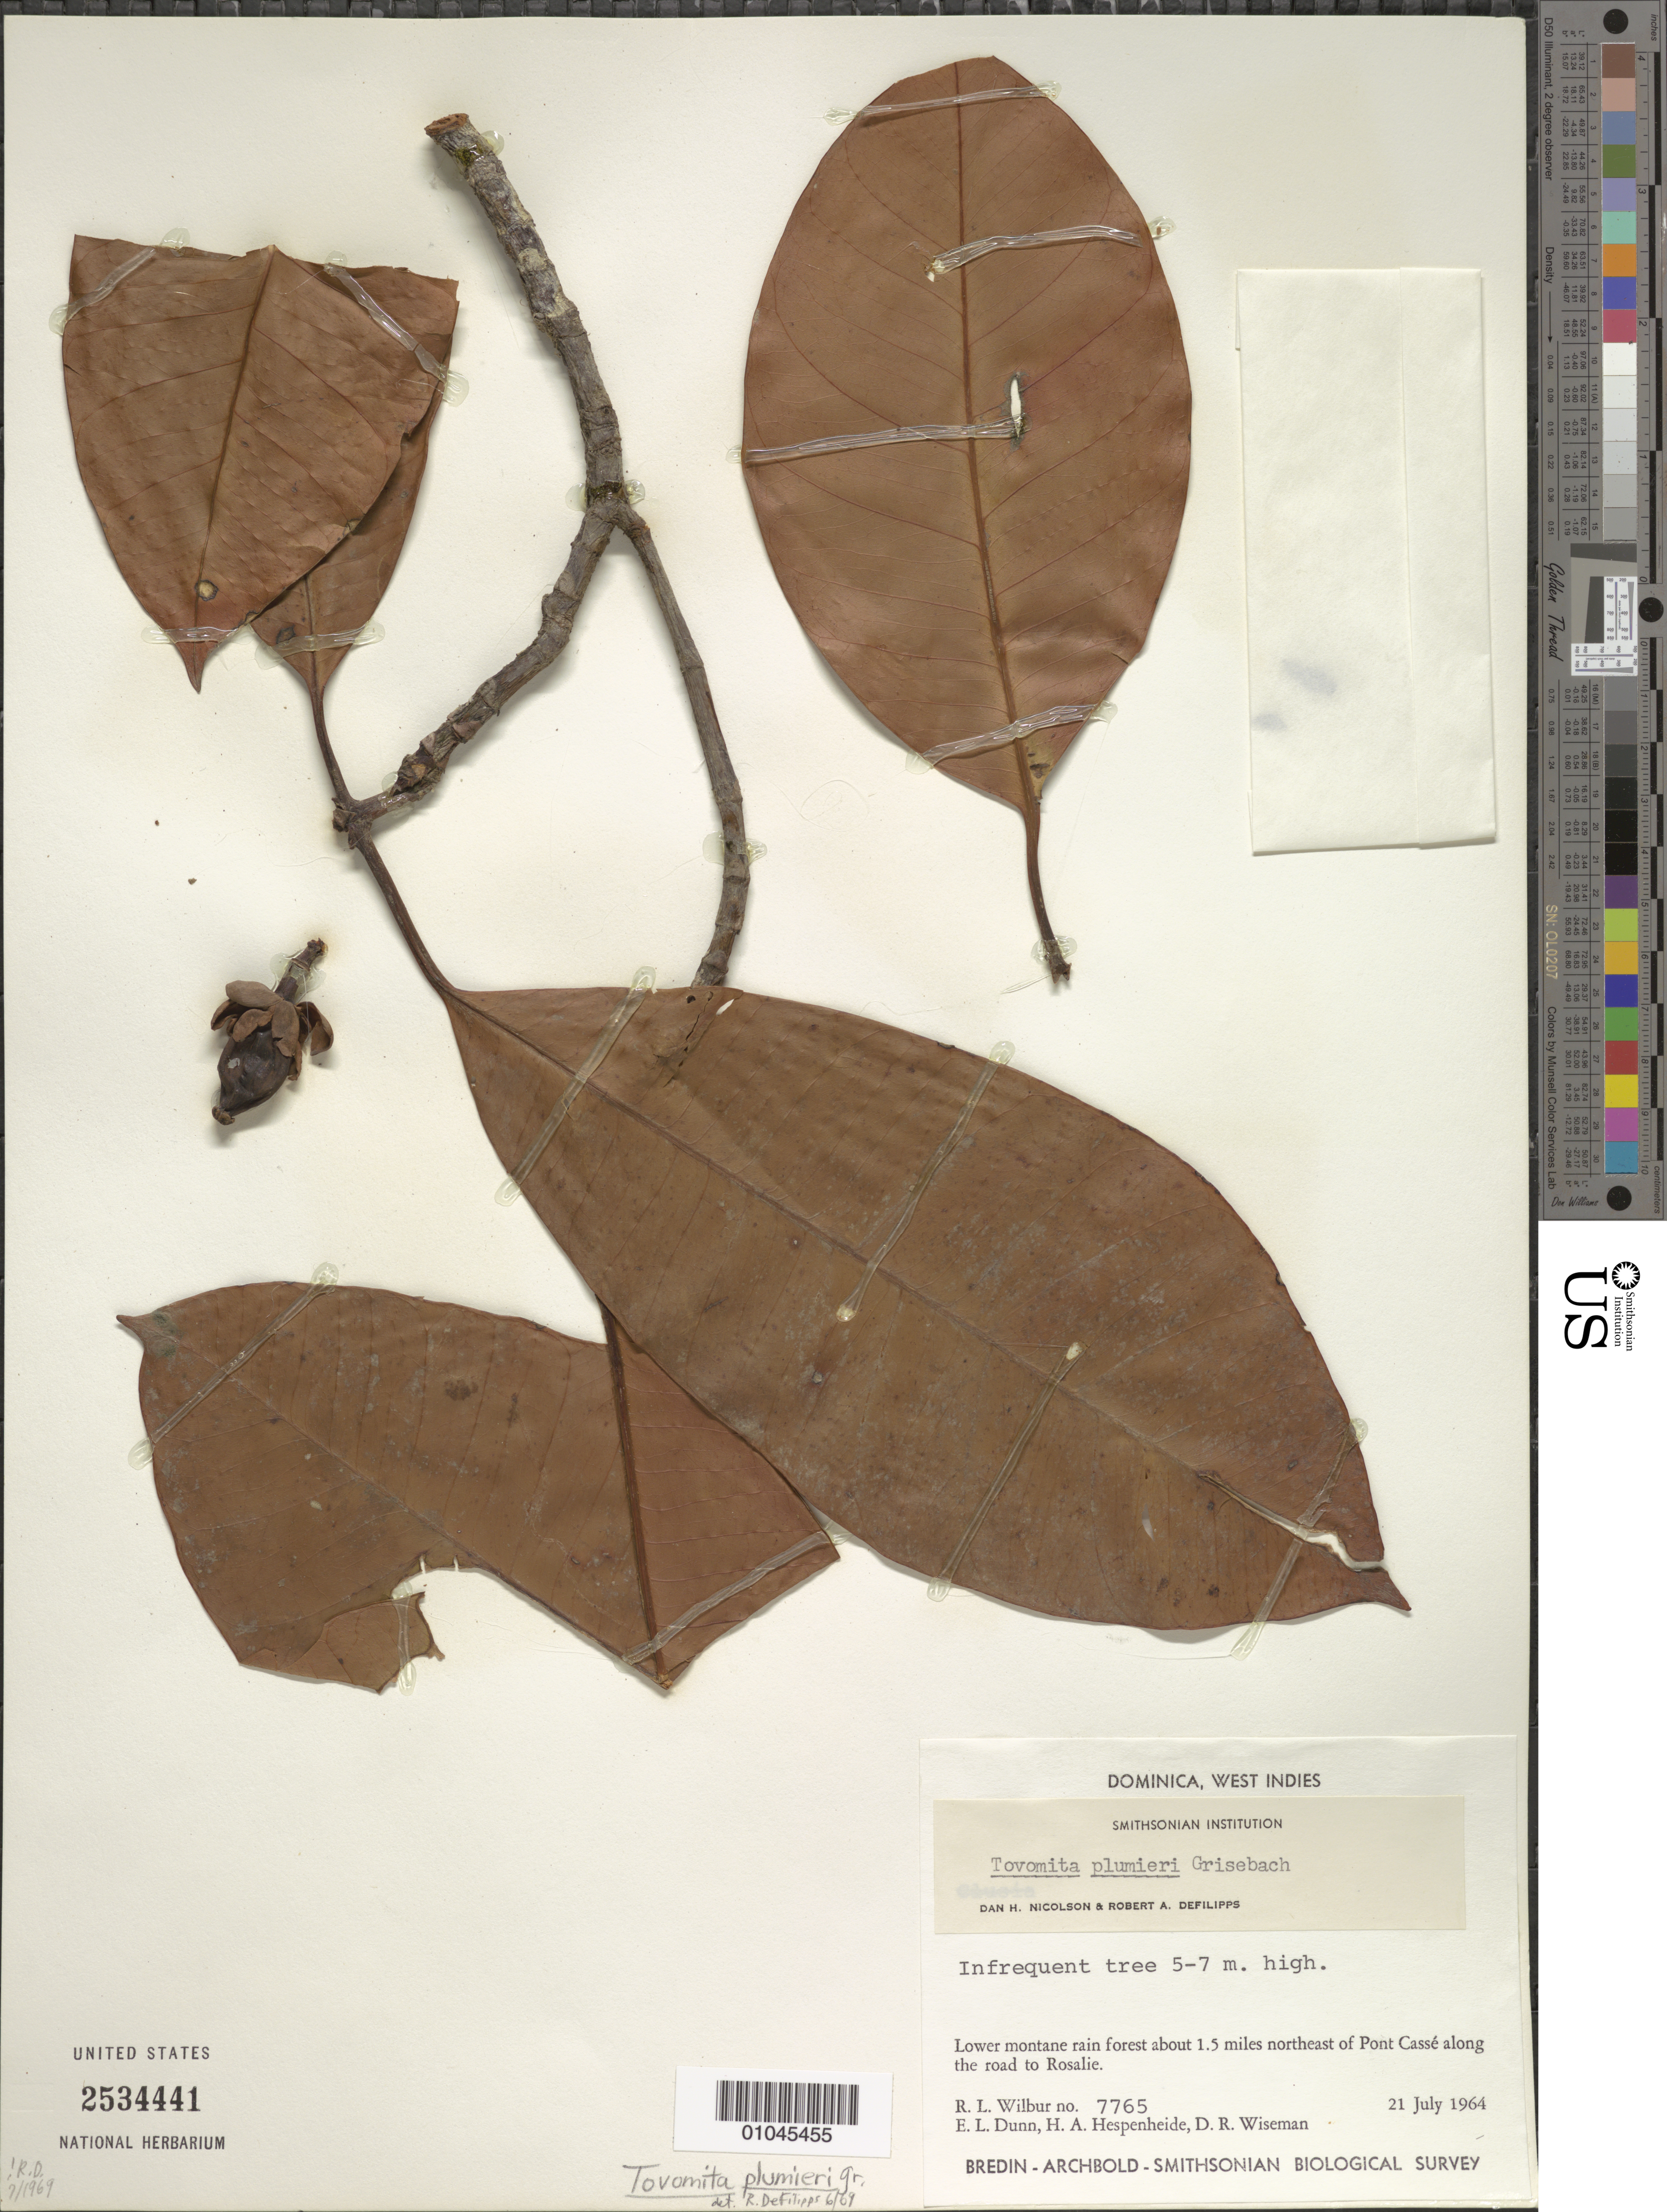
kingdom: Plantae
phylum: Tracheophyta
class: Magnoliopsida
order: Malpighiales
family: Clusiaceae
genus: Tovomita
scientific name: Tovomita plumieri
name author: Griseb.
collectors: R. L. Wilbur, E. Dunn, H. A. Hespenheide & D. R. Wiseman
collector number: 7765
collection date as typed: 21 Jul 1964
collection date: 1964-07-21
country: Dominica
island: Dominica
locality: Lower montane rain forest about 1.5miles northeast of Pont Casse along the road to Rosalie.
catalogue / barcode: US 2534441